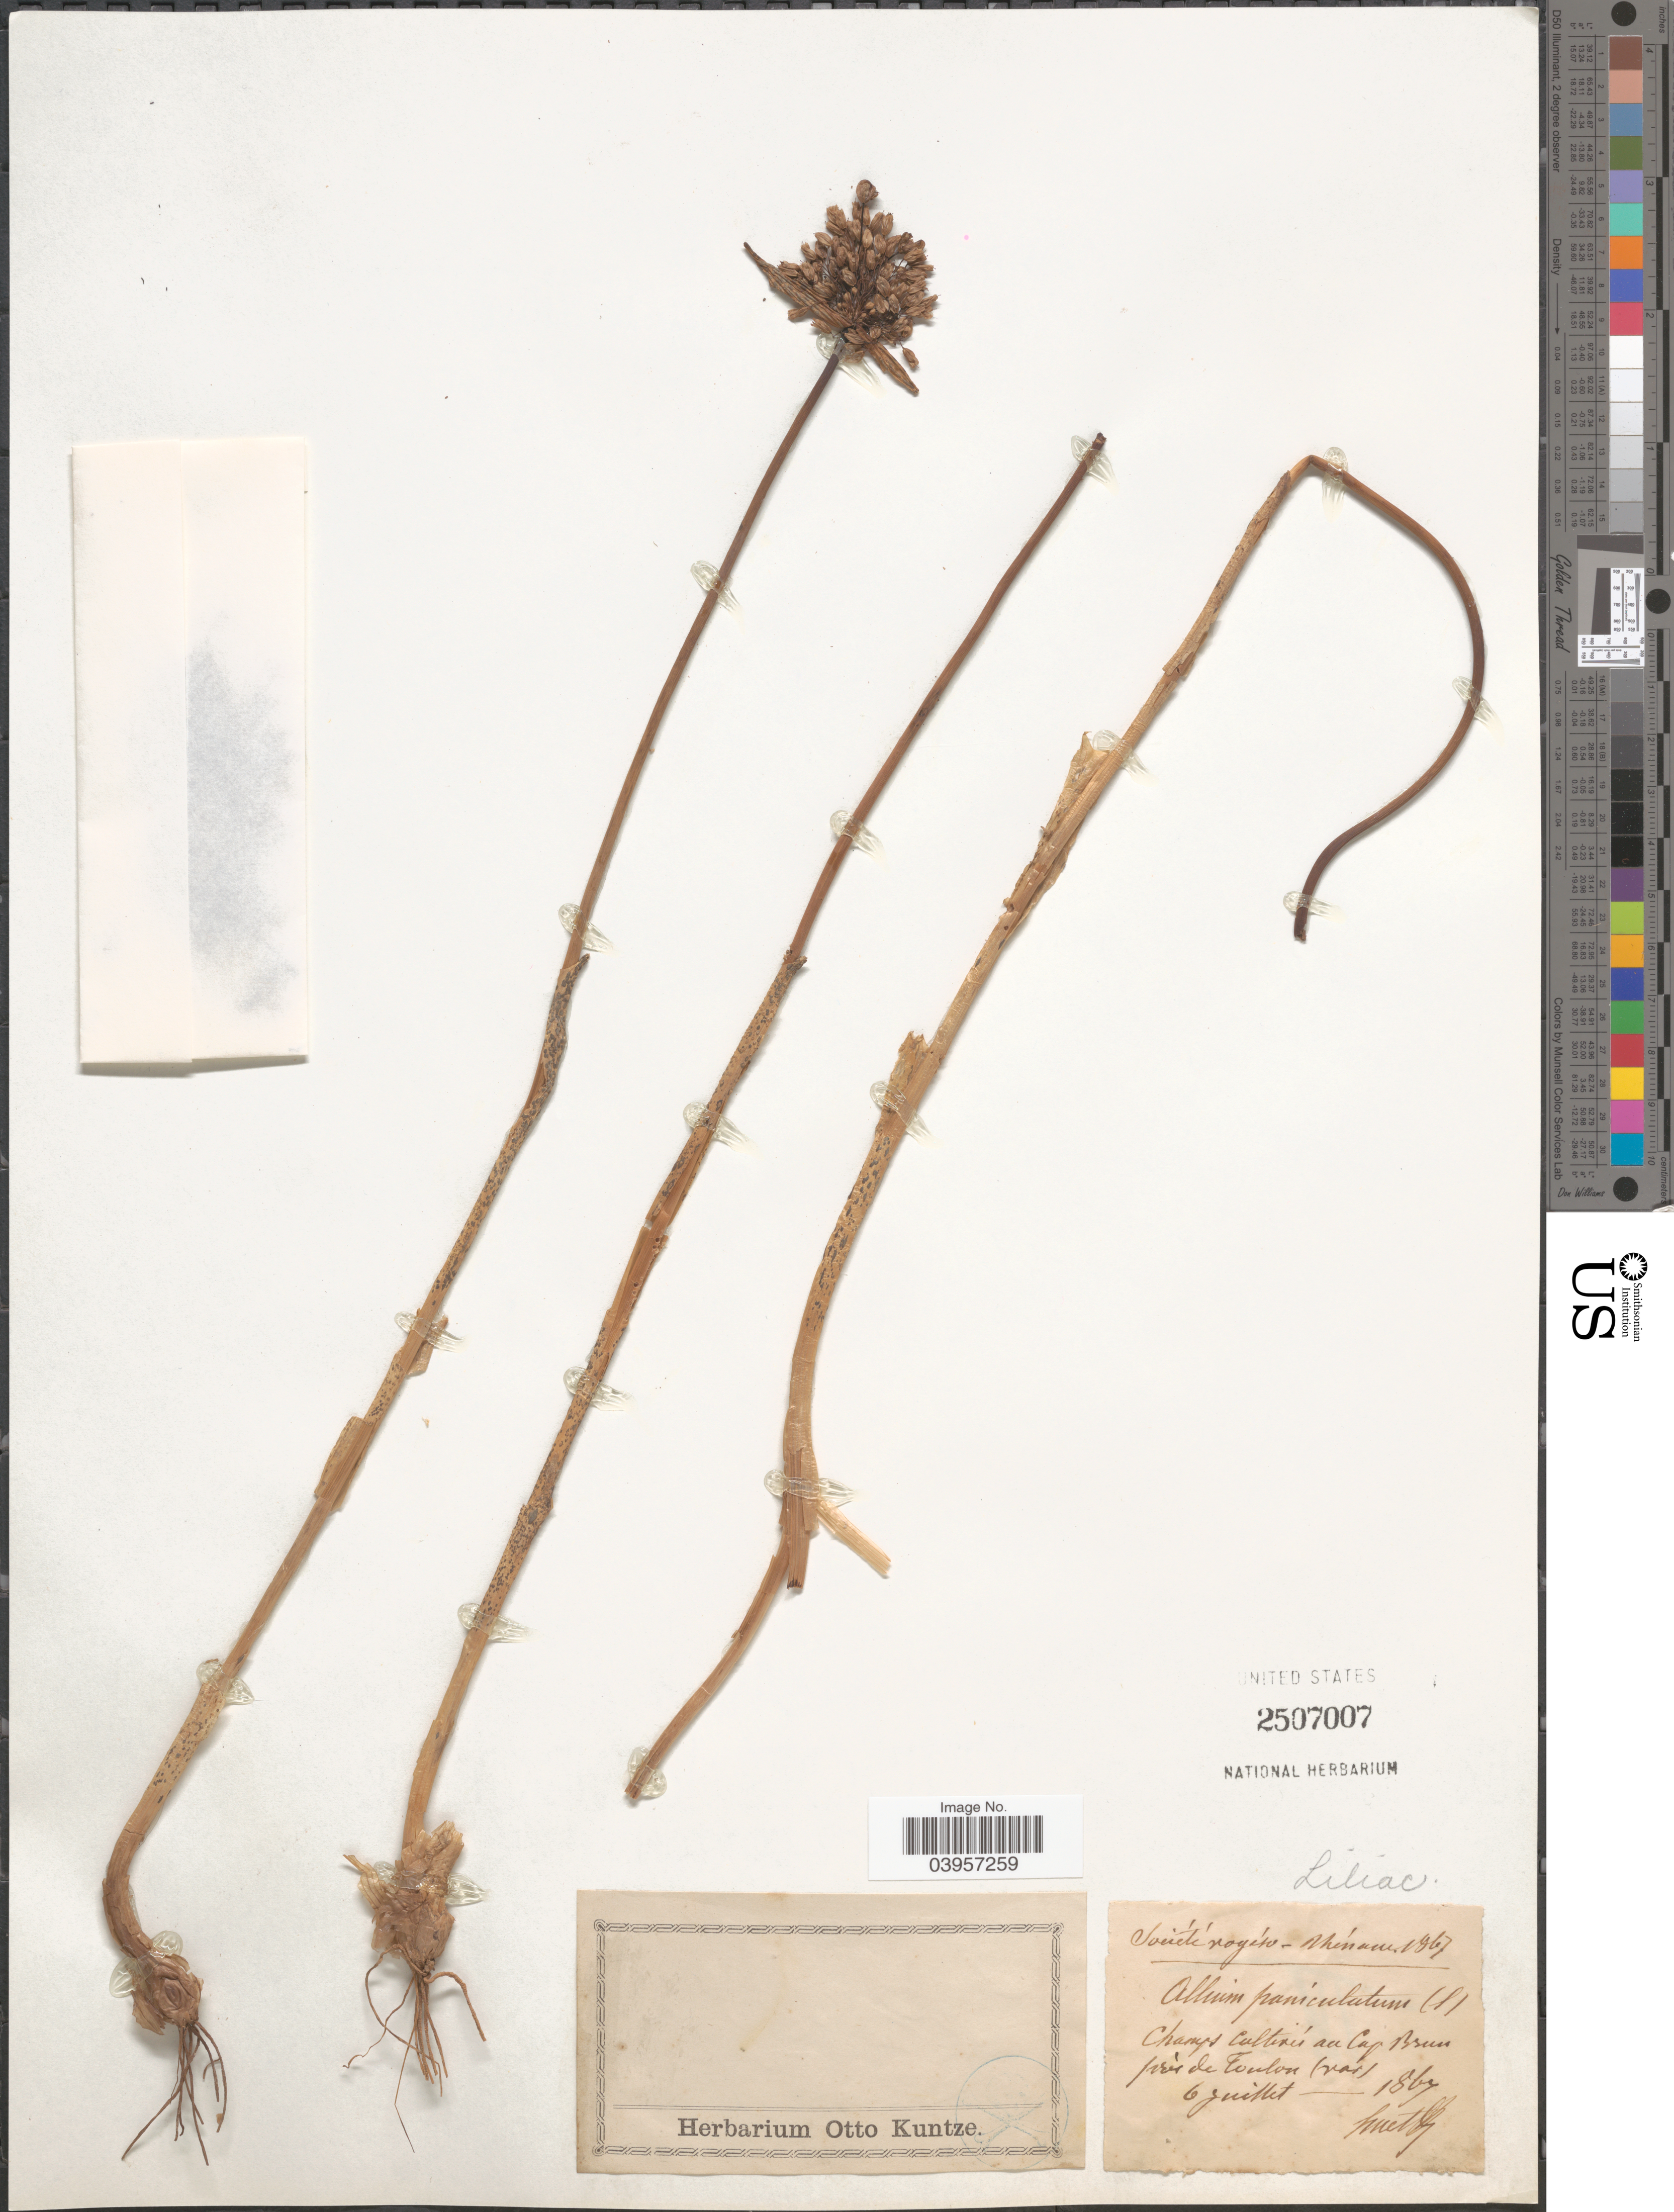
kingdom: Plantae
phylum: Tracheophyta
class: Liliopsida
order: Asparagales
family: Amaryllidaceae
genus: Allium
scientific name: Allium paniculatum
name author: L.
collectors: Huetz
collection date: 1867-07-06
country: France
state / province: Provence-Alpes-Côte d'Azur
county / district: Var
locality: Champs Cultivés au Cap Brun près de Toulon (Var).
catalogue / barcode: US 2507007